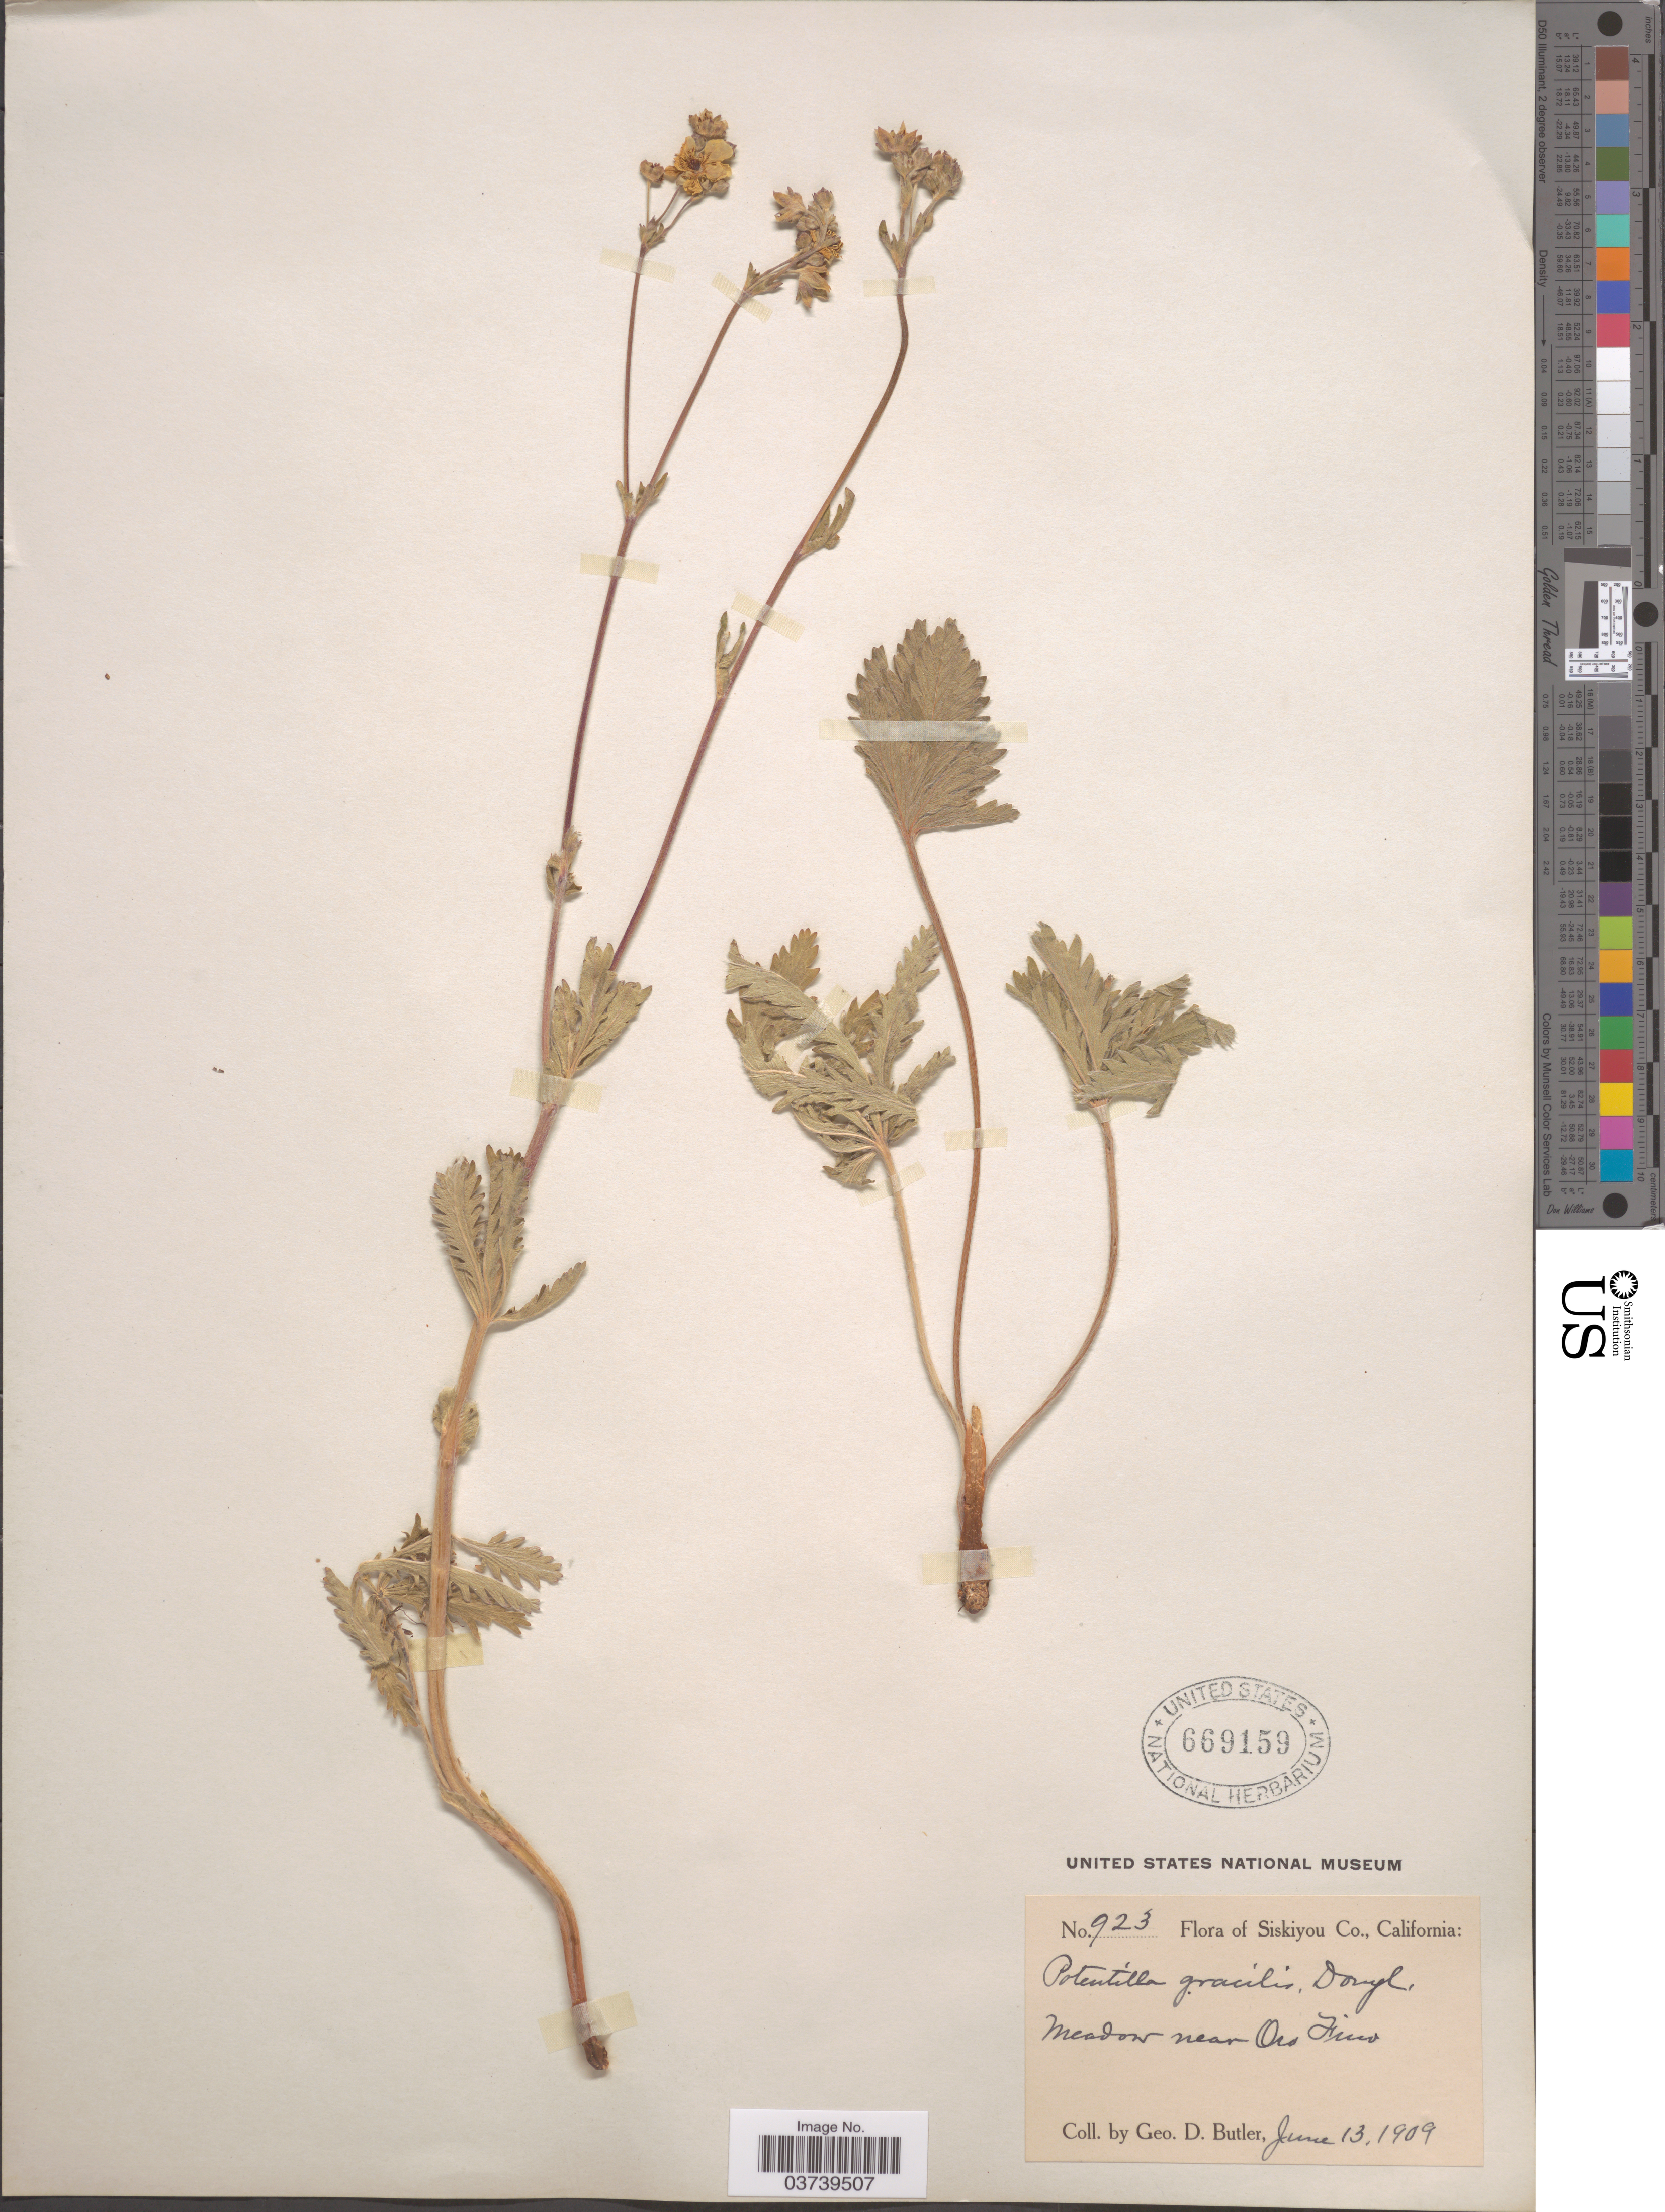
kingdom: Plantae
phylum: Tracheophyta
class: Magnoliopsida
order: Rosales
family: Rosaceae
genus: Potentilla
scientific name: Potentilla gracilis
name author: Douglas ex Hook.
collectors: G. D. Butler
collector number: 923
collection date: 1909-06-13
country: United States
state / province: California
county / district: Siskiyou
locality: Siskiyou Co., Meadow near Oro Fino.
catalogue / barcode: US 669159